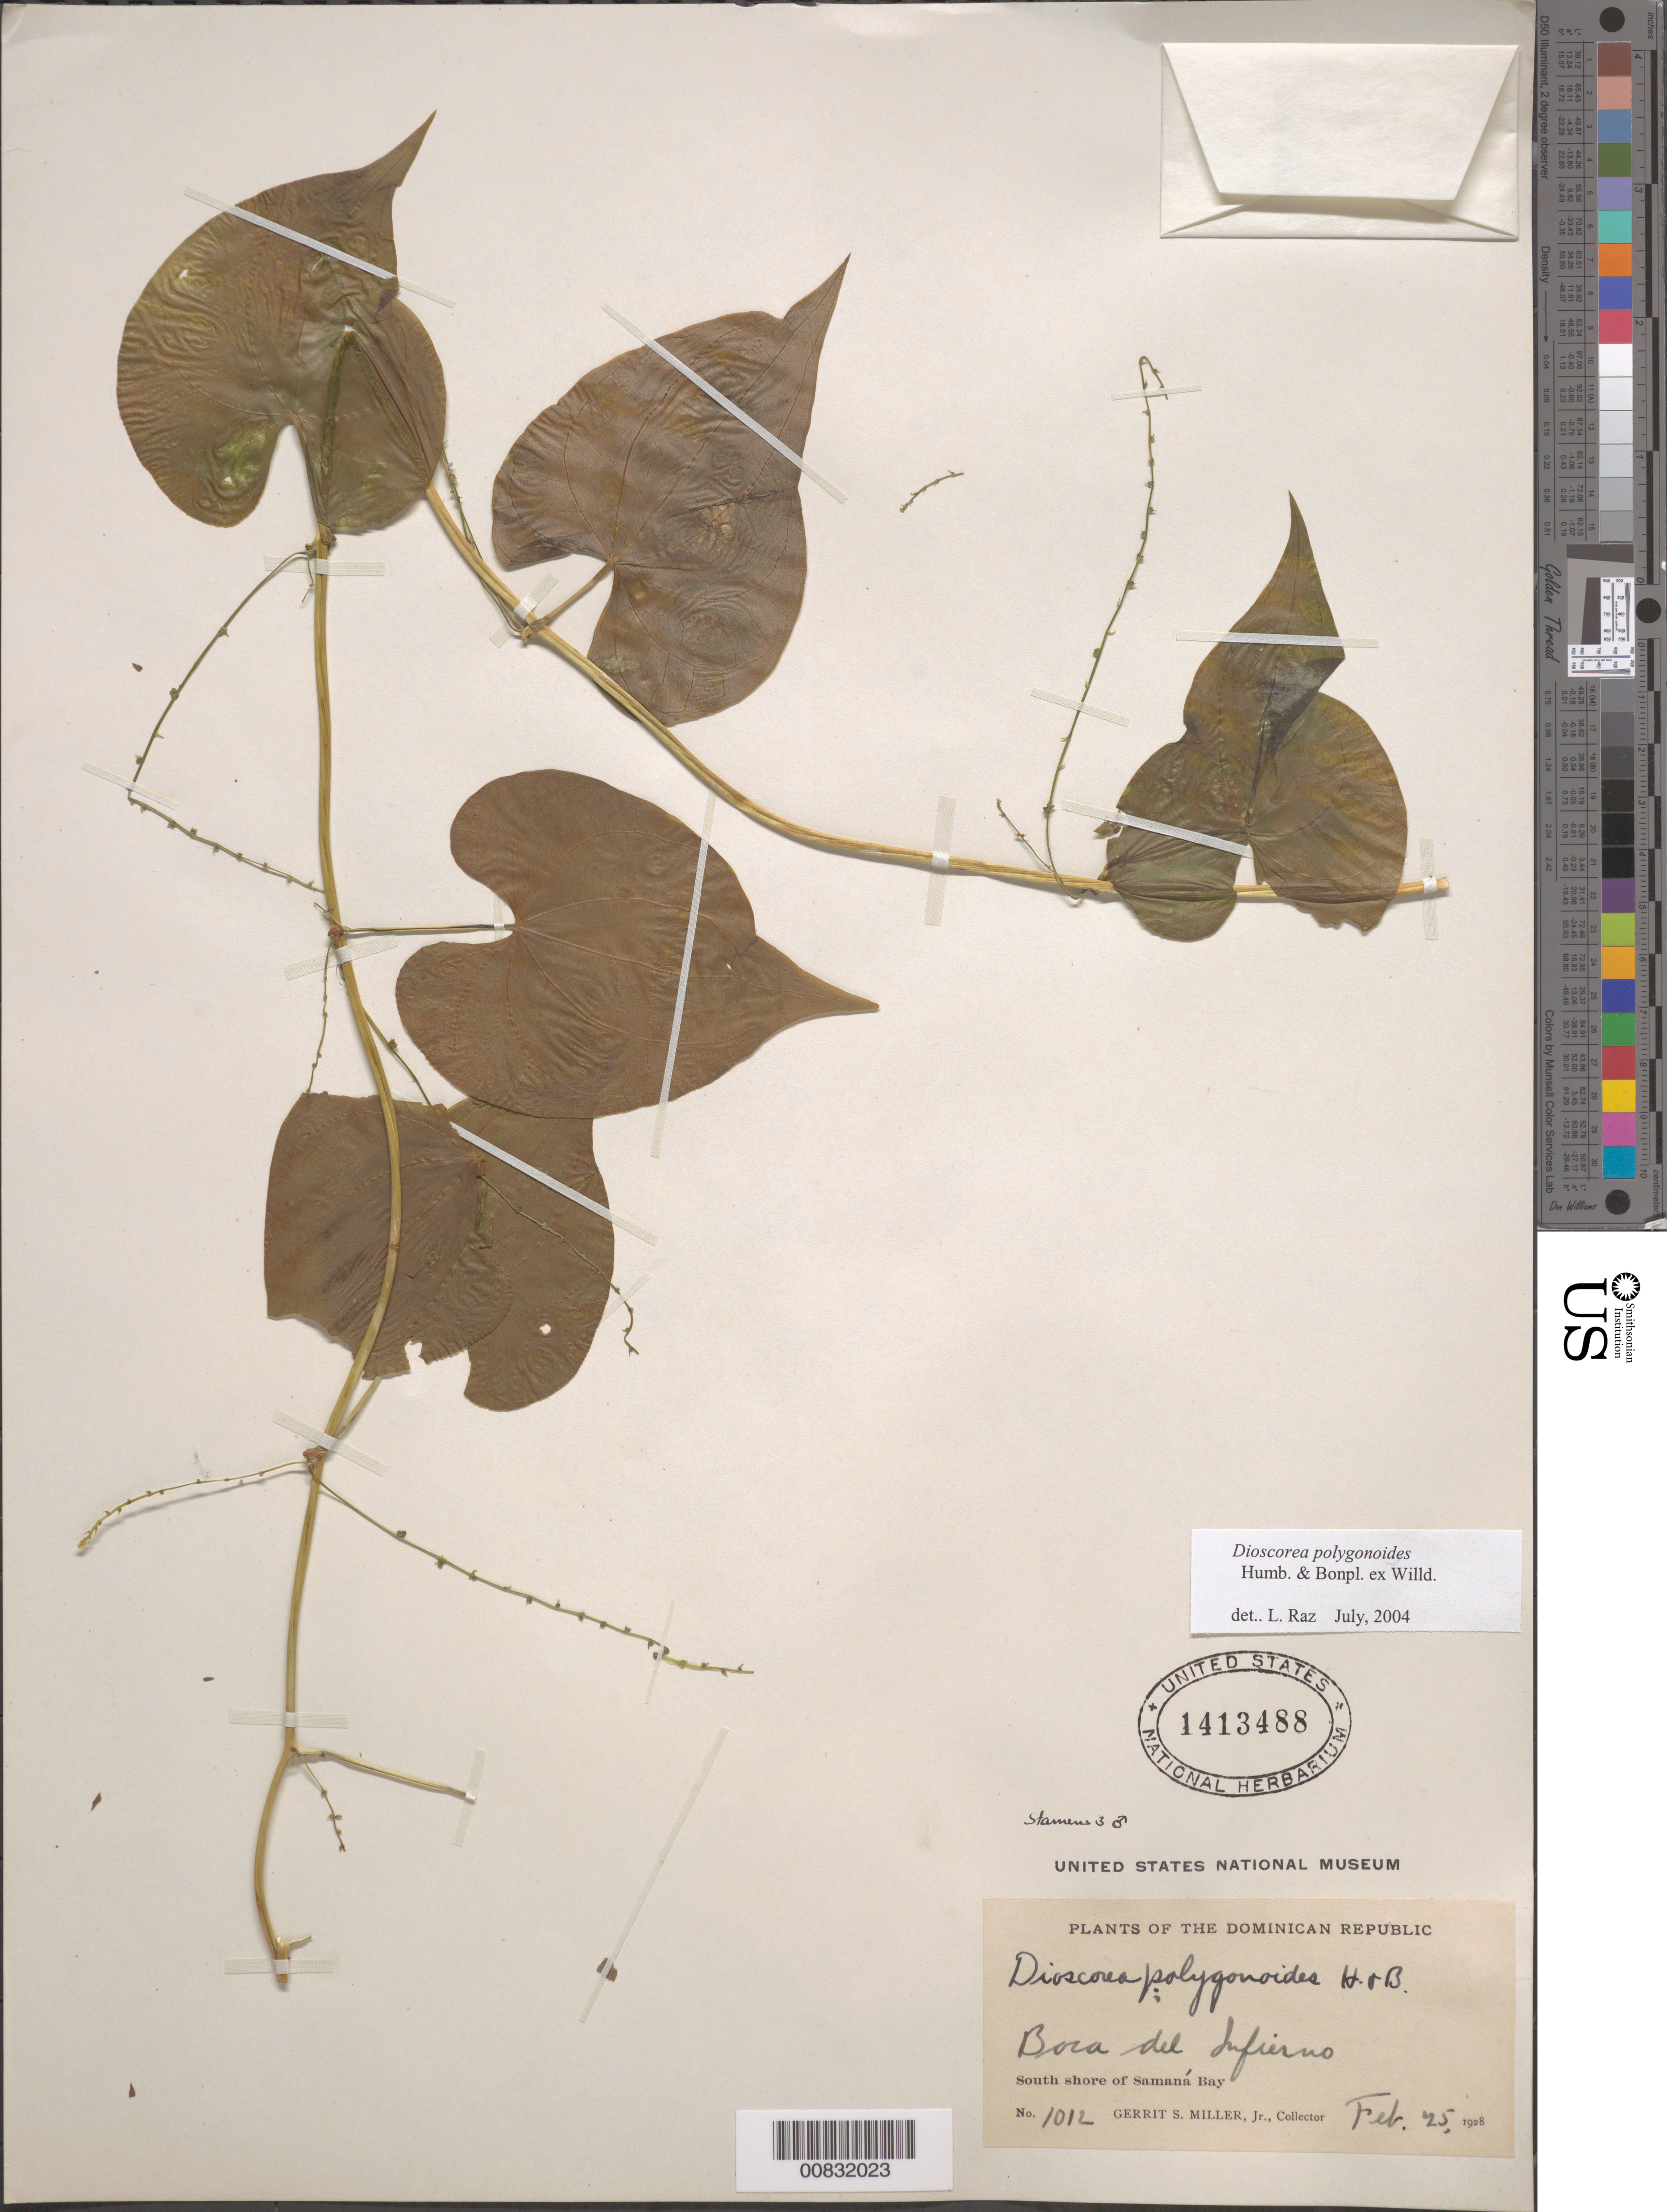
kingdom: Plantae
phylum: Tracheophyta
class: Liliopsida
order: Dioscoreales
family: Dioscoreaceae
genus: Dioscorea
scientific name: Dioscorea polygonoides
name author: Humb. & Bonpl. ex Willd.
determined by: Raz, Lauren, (K)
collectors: G. S. Miller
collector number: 1012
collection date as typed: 25 Feb 1928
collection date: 1928-02-25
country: Dominican Republic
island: Hispaniola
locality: South shore of Samaná Bay. Boca del Infierno.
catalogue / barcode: US 1413488